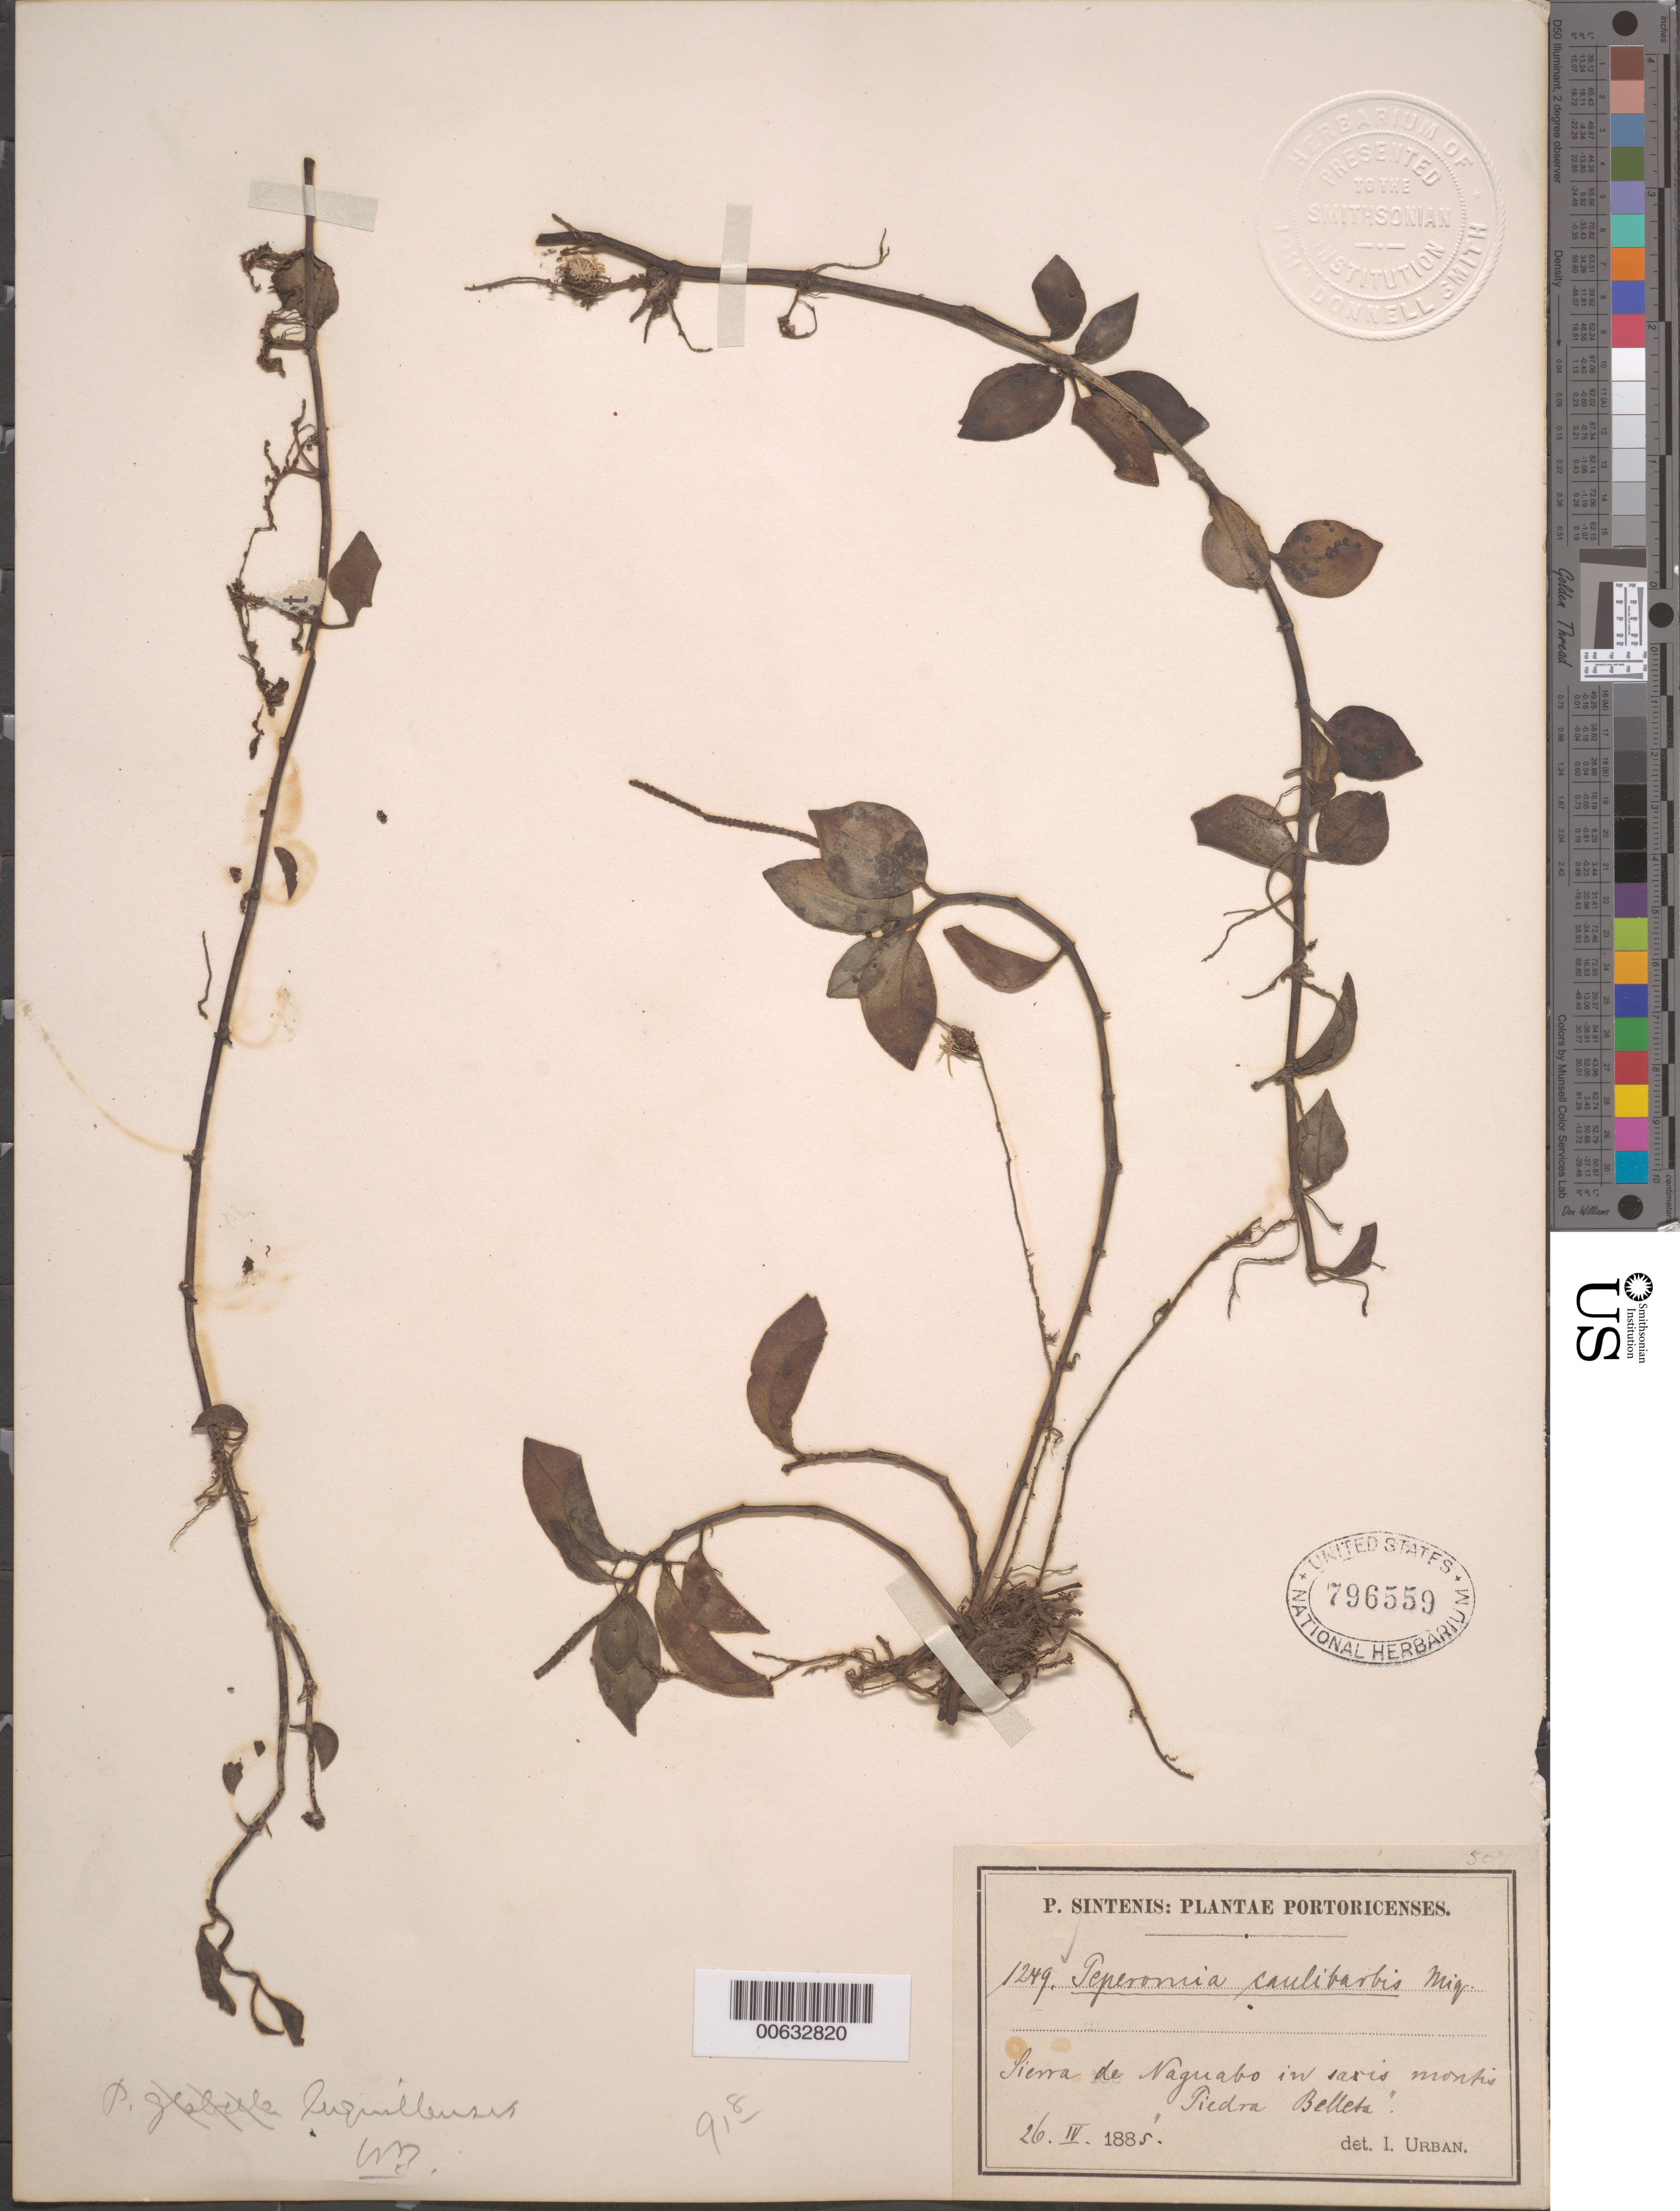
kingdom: Plantae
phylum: Tracheophyta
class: Magnoliopsida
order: Piperales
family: Piperaceae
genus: Peperomia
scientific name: Peperomia glabella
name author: (Sw.) A. Dietr.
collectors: P. Sintenis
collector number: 1249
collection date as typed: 26 Apr 1885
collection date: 1885-04-26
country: Puerto Rico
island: Greater Antilles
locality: Sierra de Naguabo, in saxis montis Piedra Belleta.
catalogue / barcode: US 796559